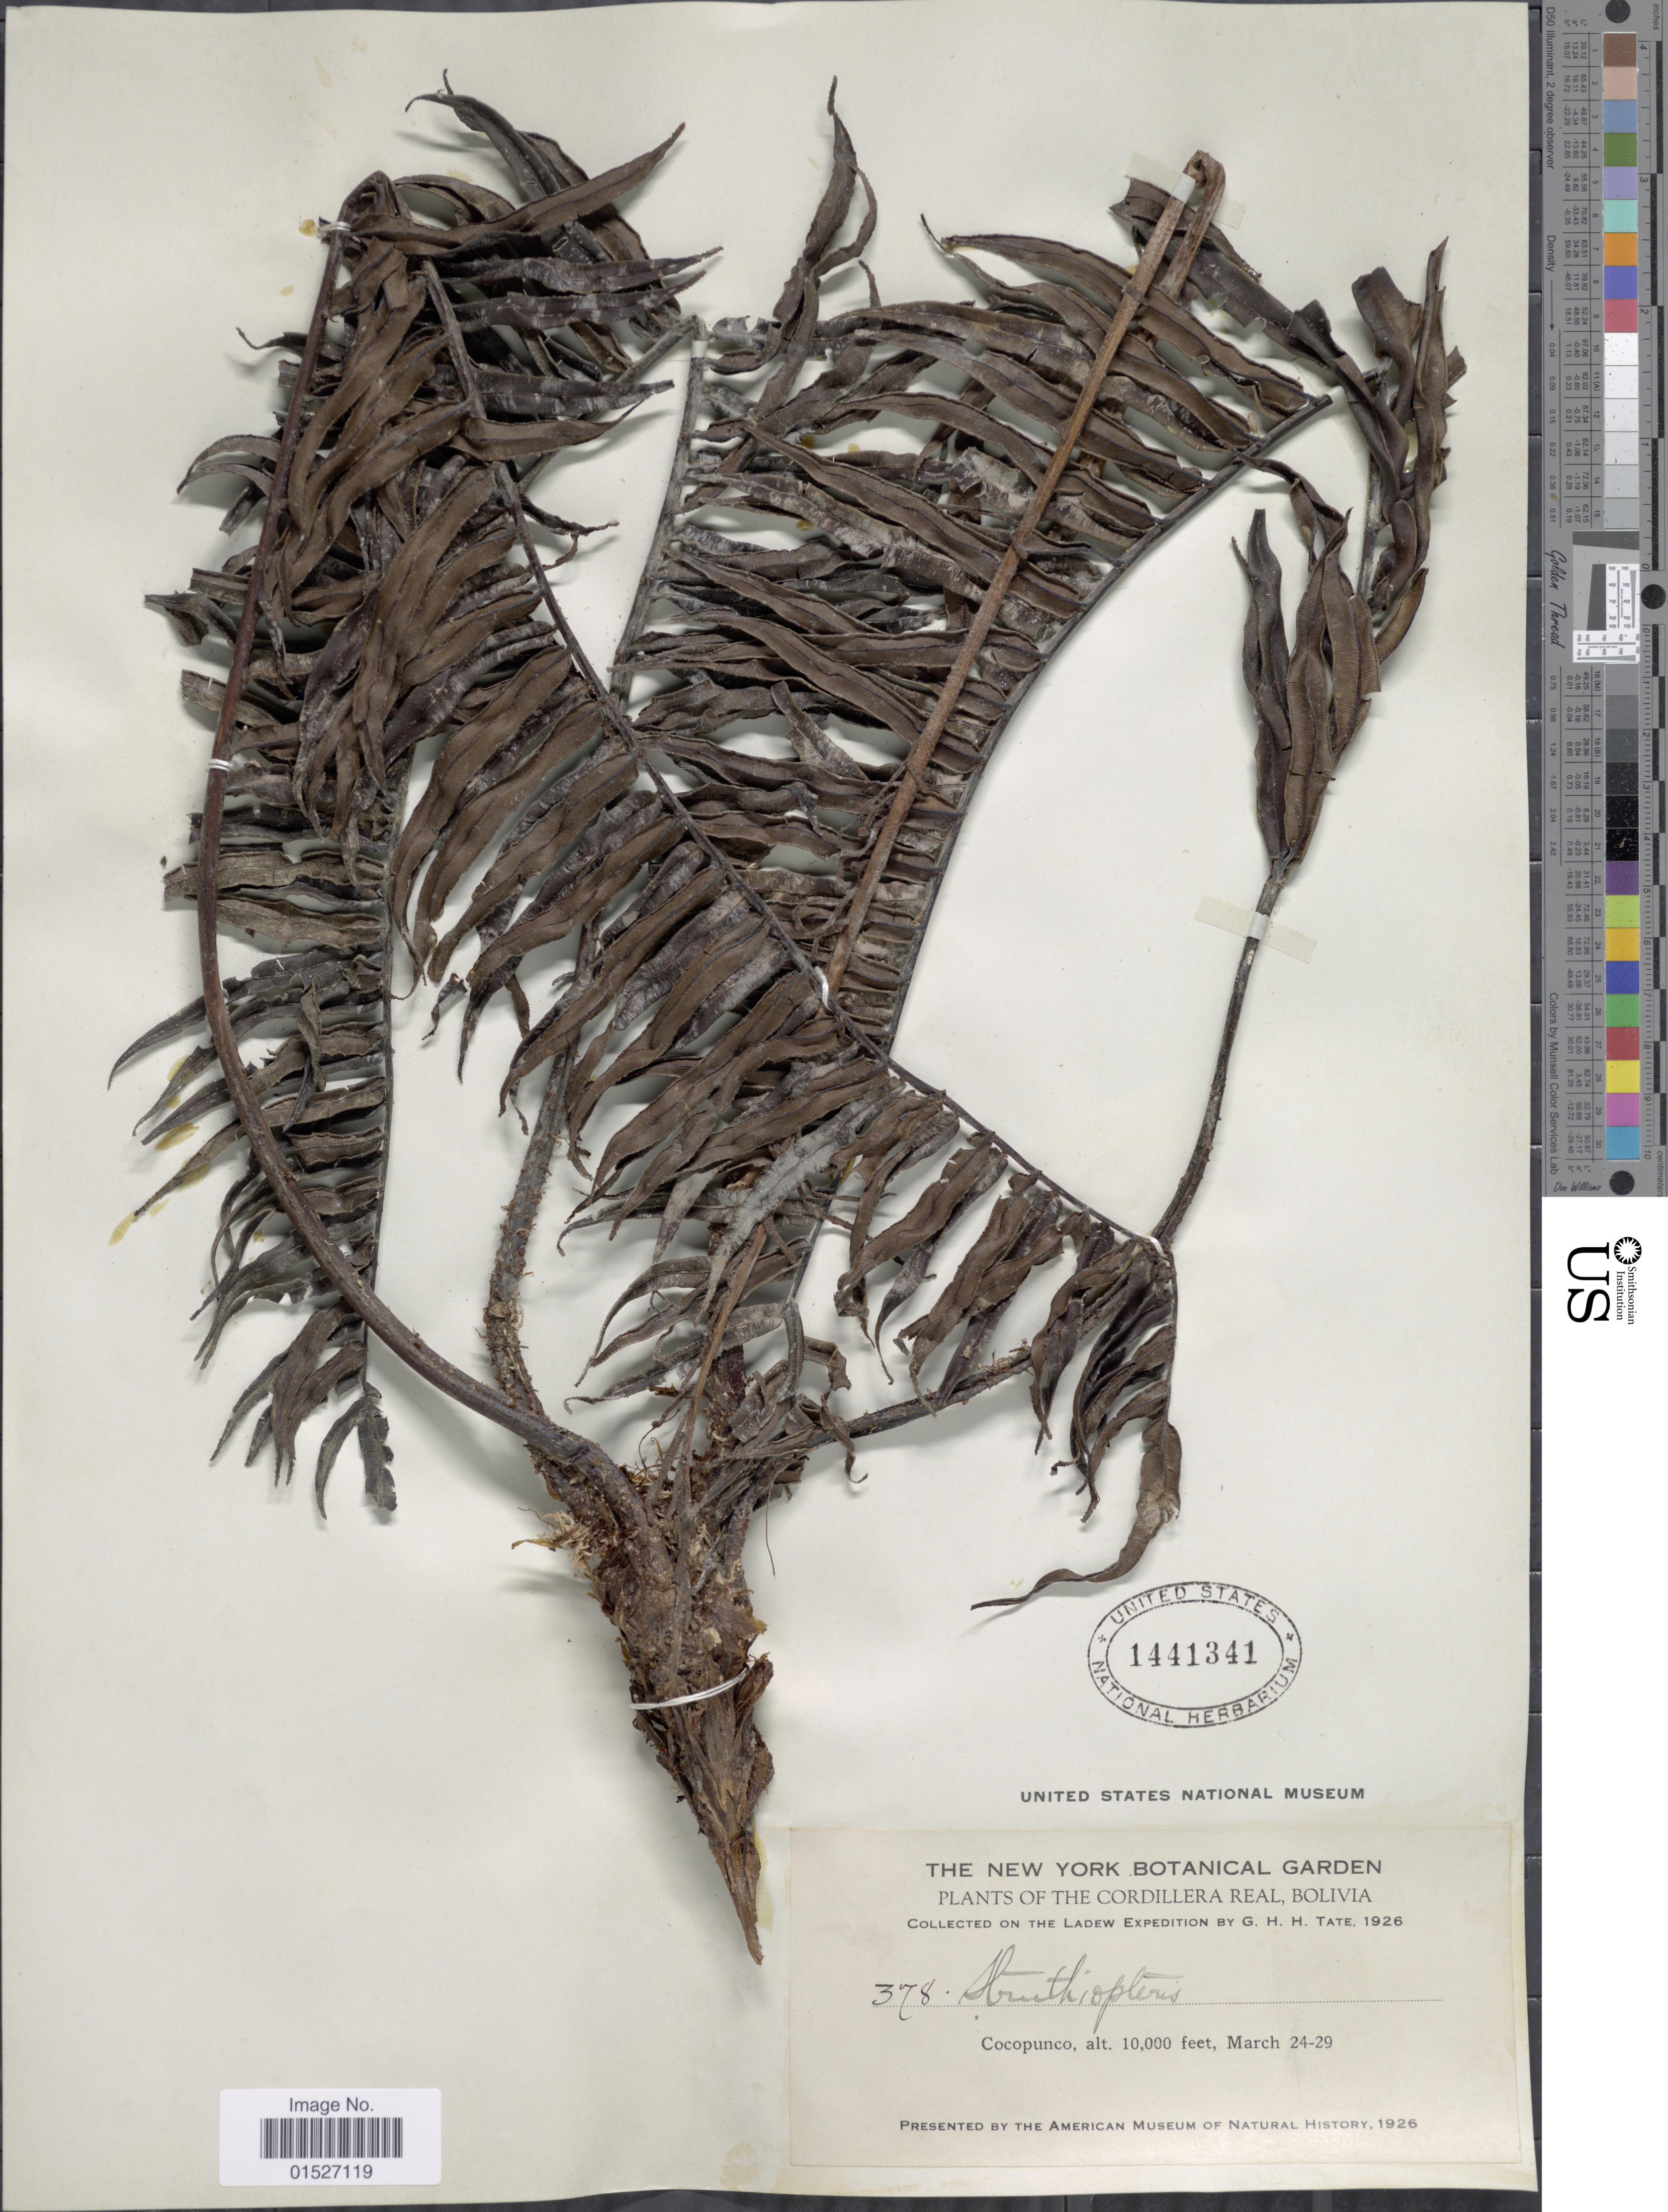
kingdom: Plantae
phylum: Tracheophyta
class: Polypodiopsida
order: Polypodiales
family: Blechnaceae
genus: Blechnum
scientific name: Blechnum sp.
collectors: H. Tate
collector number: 378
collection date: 1926-03-24/1926-03-29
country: Bolivia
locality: Cordillera Real, Bolivia. Cocopunco.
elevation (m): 3048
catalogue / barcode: US 1441341